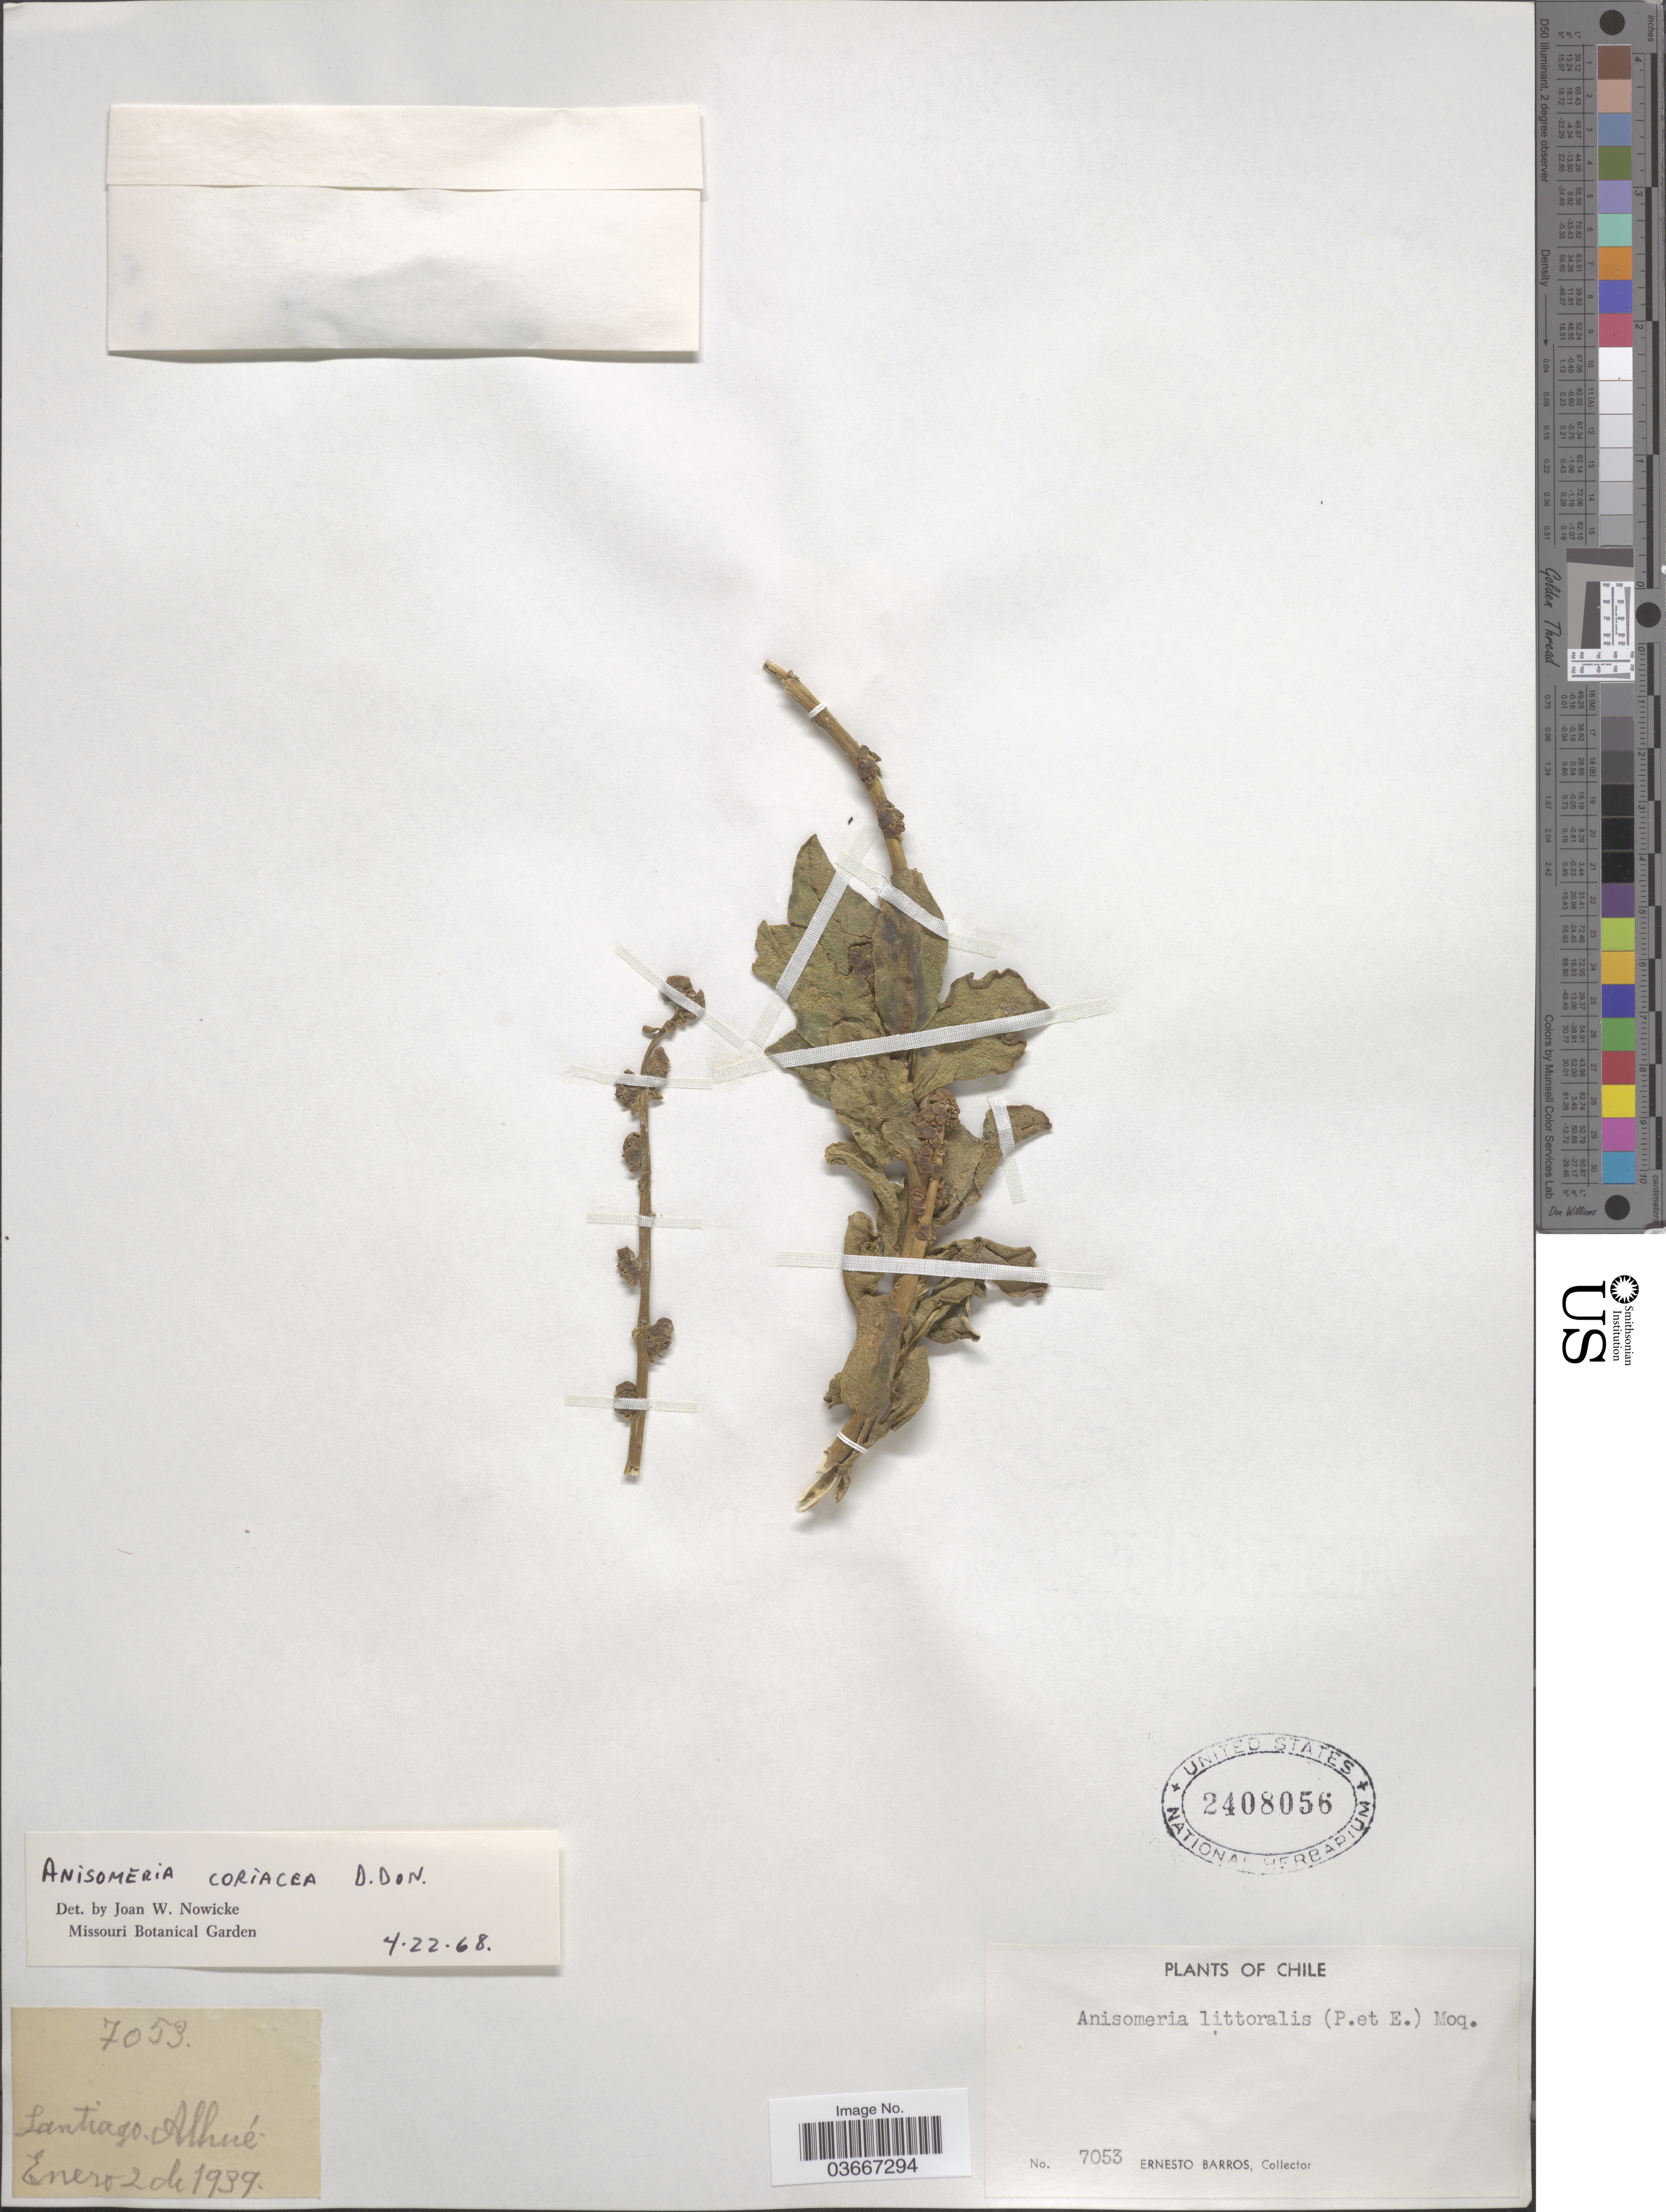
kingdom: Plantae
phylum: Tracheophyta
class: Magnoliopsida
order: Caryophyllales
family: Phytolaccaceae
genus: Anisomeria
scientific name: Anisomeria coriacea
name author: D. Don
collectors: E. Barros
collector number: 7053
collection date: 1939-01-02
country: Chile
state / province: Región Metropolitana (RM)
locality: Santiago. Alhué.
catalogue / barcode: US 2408056